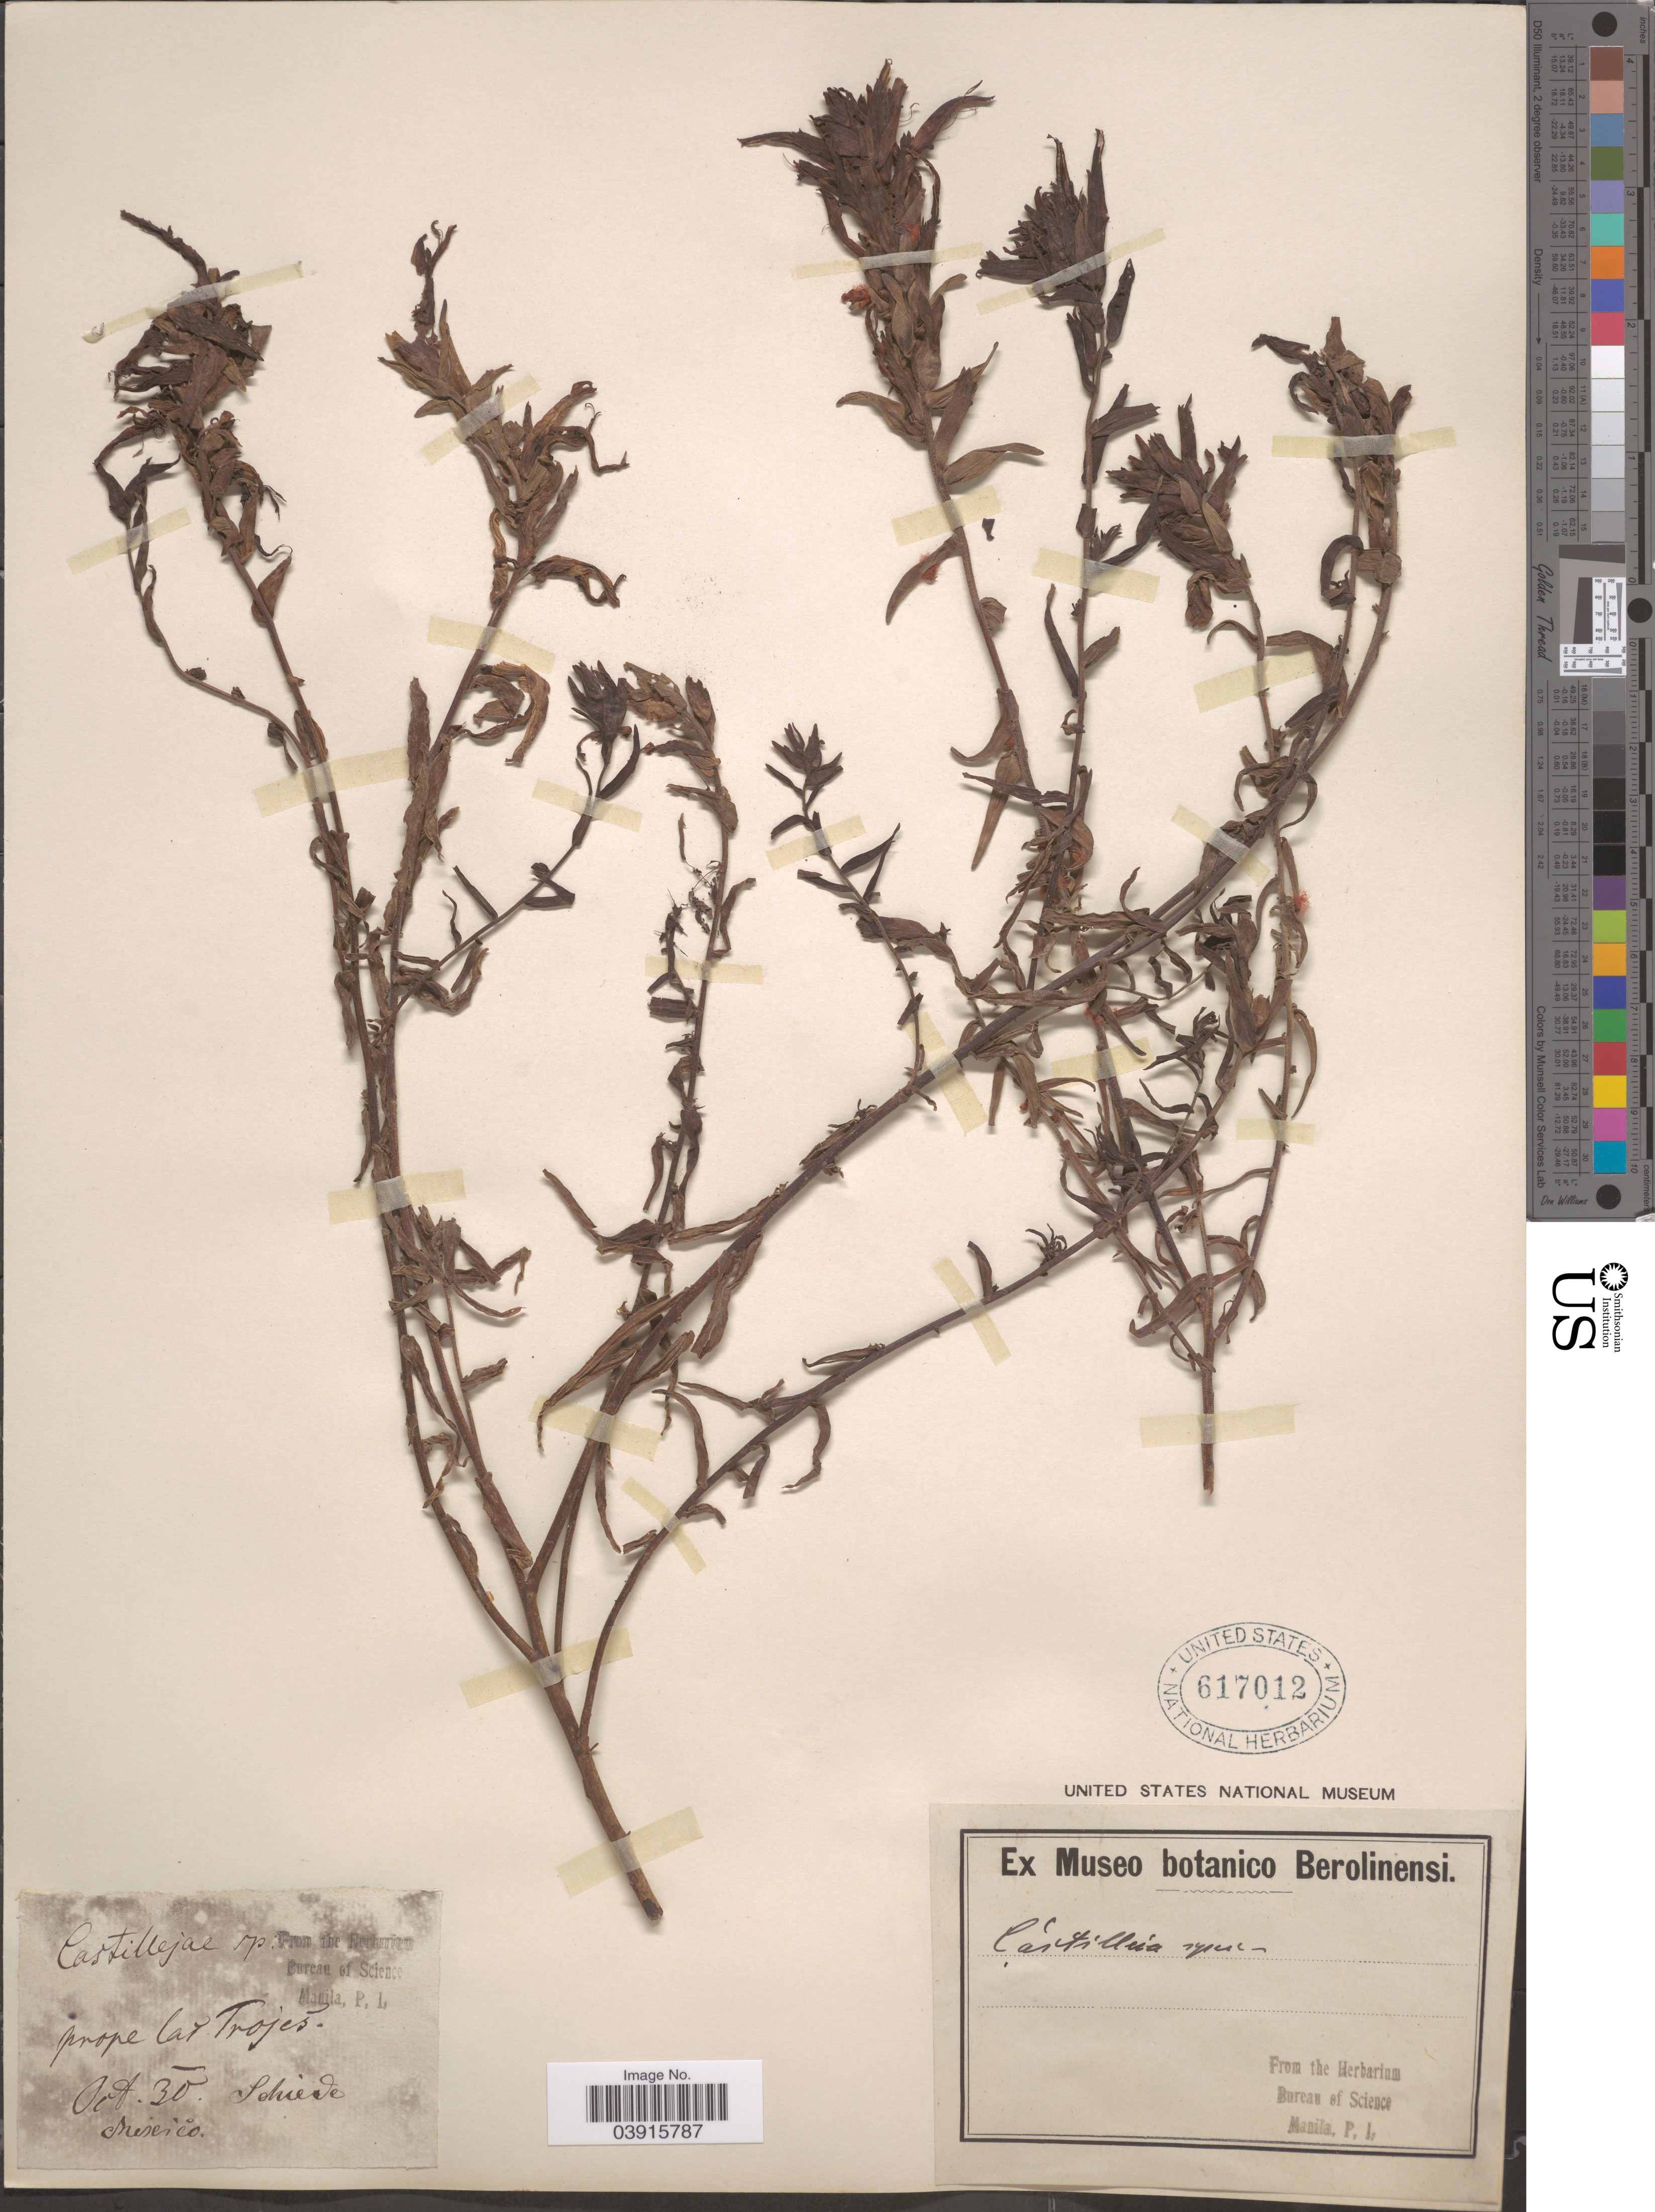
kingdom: Plantae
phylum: Tracheophyta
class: Magnoliopsida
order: Lamiales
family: Orobanchaceae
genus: Castilleja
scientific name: Castilleja tenuiflora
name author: Benth.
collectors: Schiede, --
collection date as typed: Transcribed d/m/y: /10/30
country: Mexico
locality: Prope las Trojes.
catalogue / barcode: US 617012